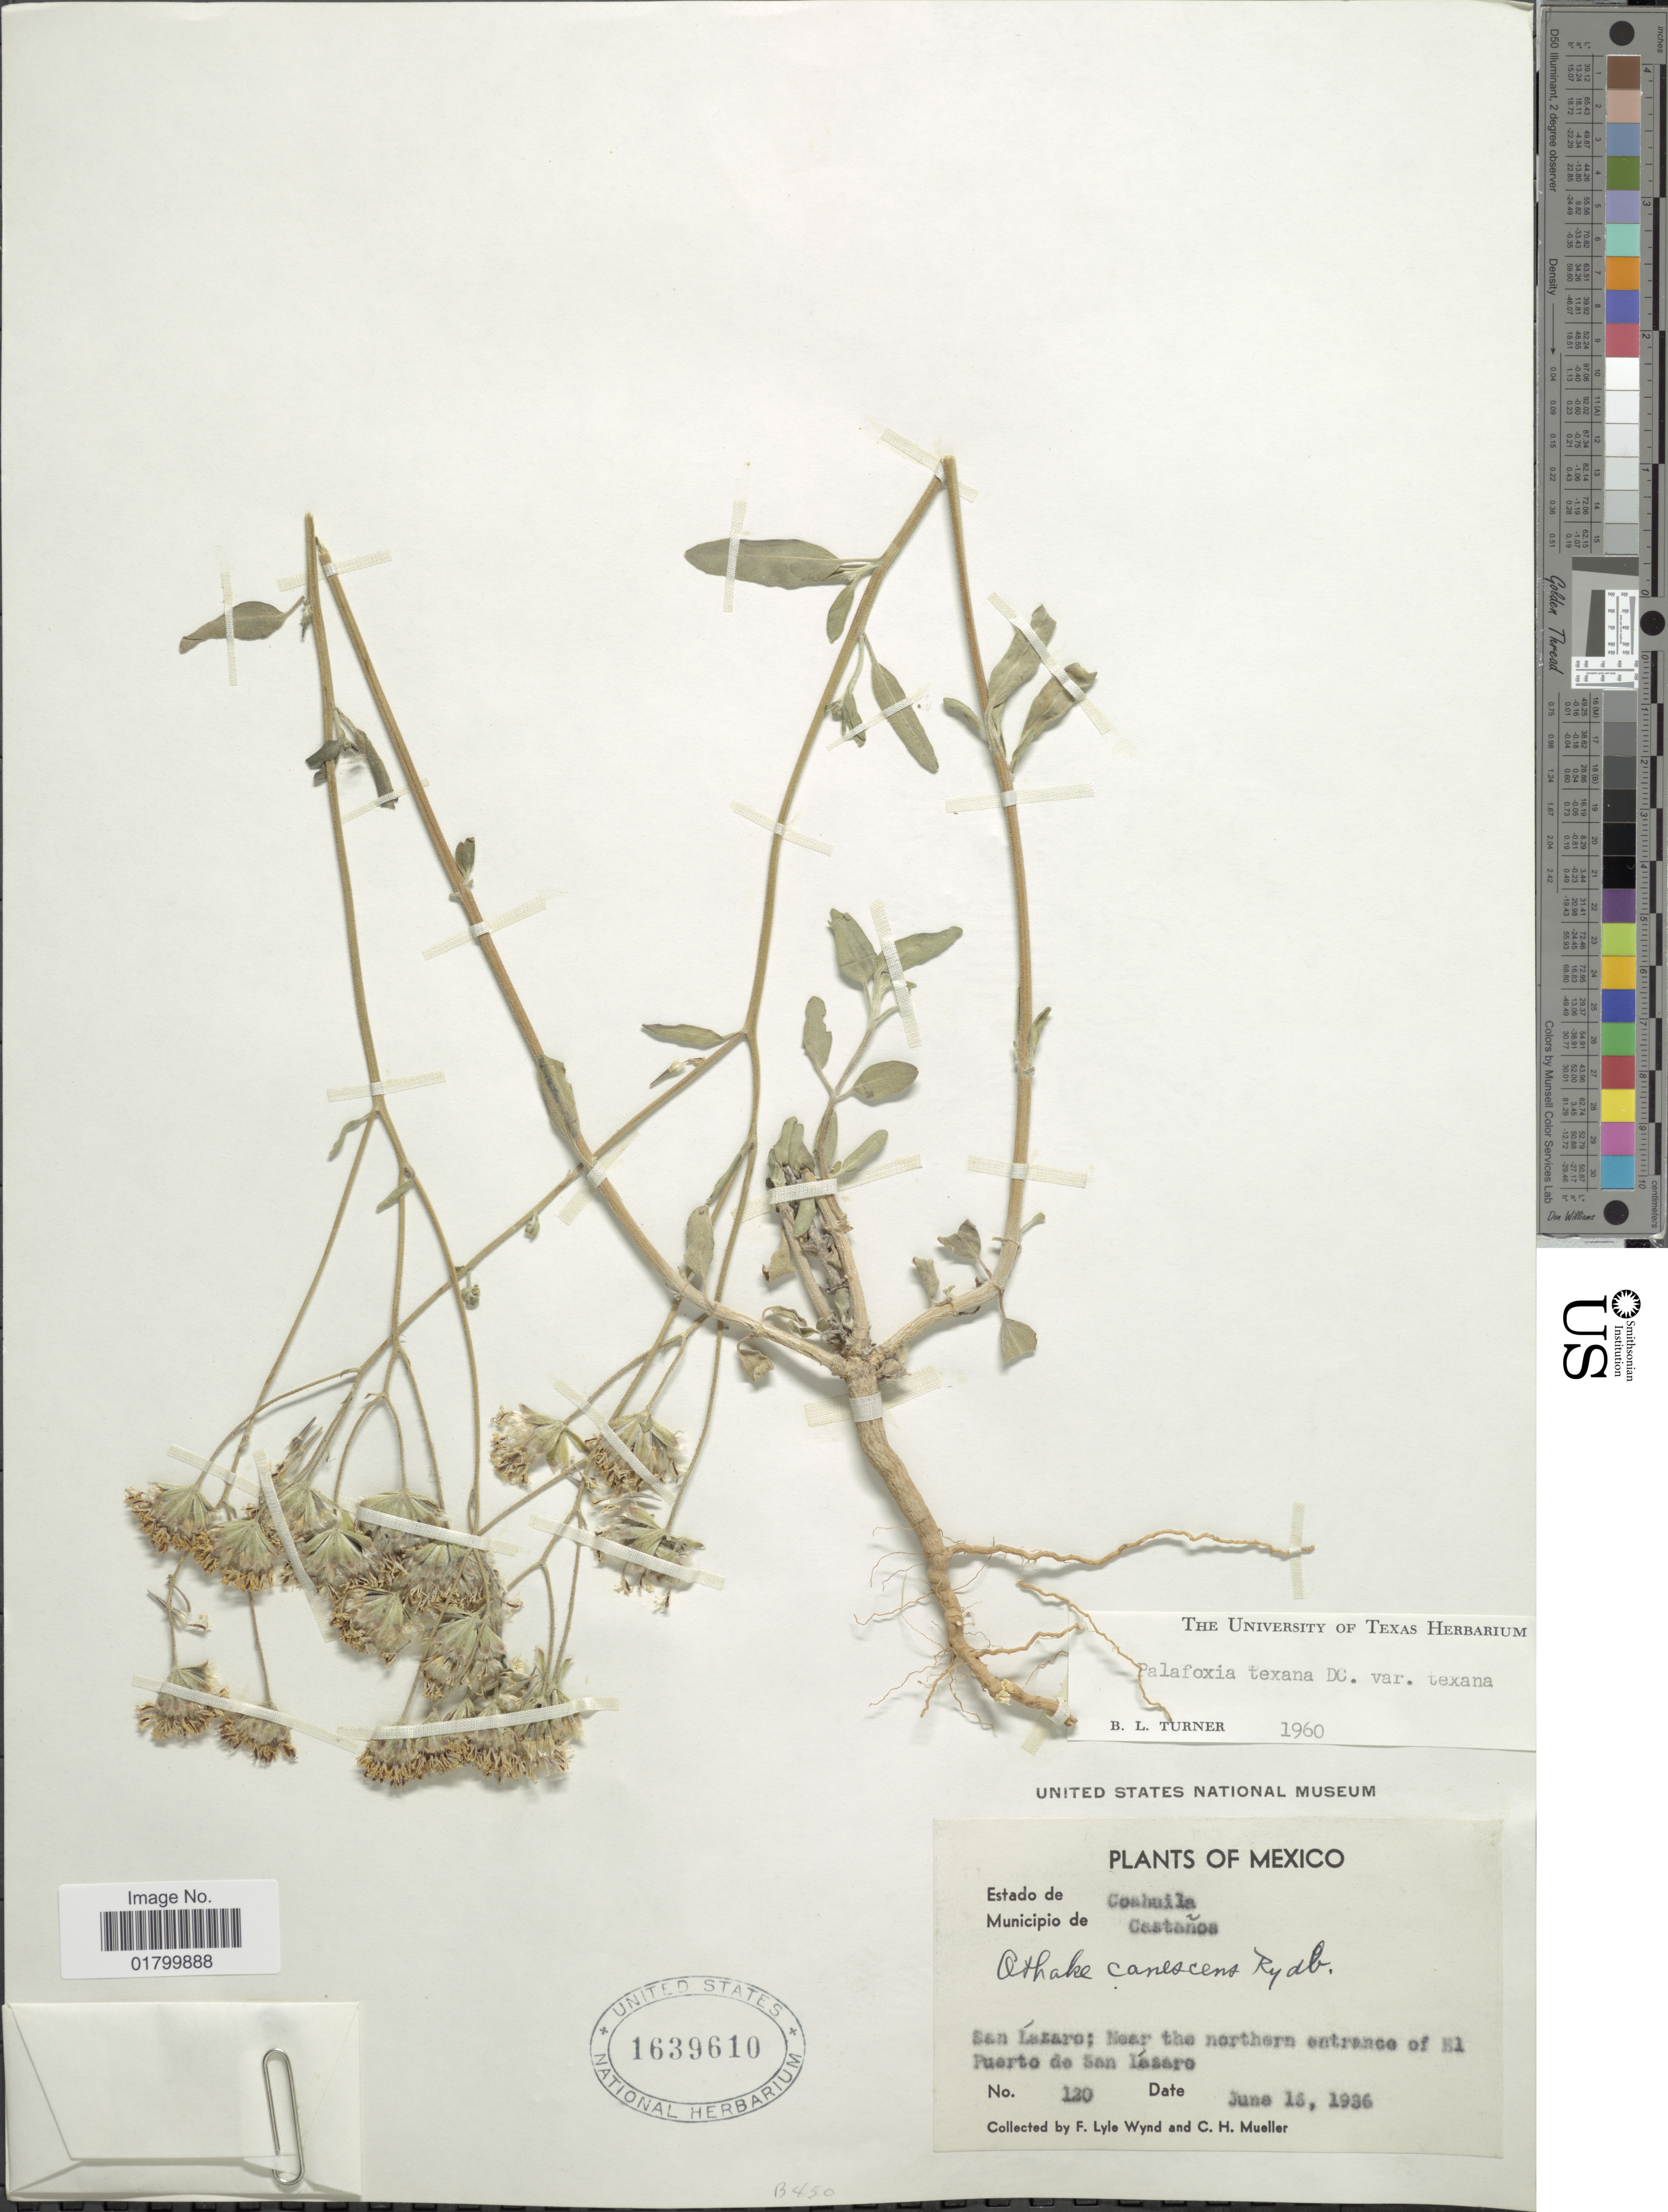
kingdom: Plantae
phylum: Tracheophyta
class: Magnoliopsida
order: Asterales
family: Asteraceae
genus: Palafoxia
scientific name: Palafoxia texana var. texana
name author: DC.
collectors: F. L. Wynd & C. H. Mueller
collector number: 120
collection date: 1936-06-13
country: Mexico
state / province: Coahuila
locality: Estado de Coahuila, Municipio de Castanos, San Lazaro: Near the northern entrance of El Puerto de San Lazaro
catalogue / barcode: US 1639610